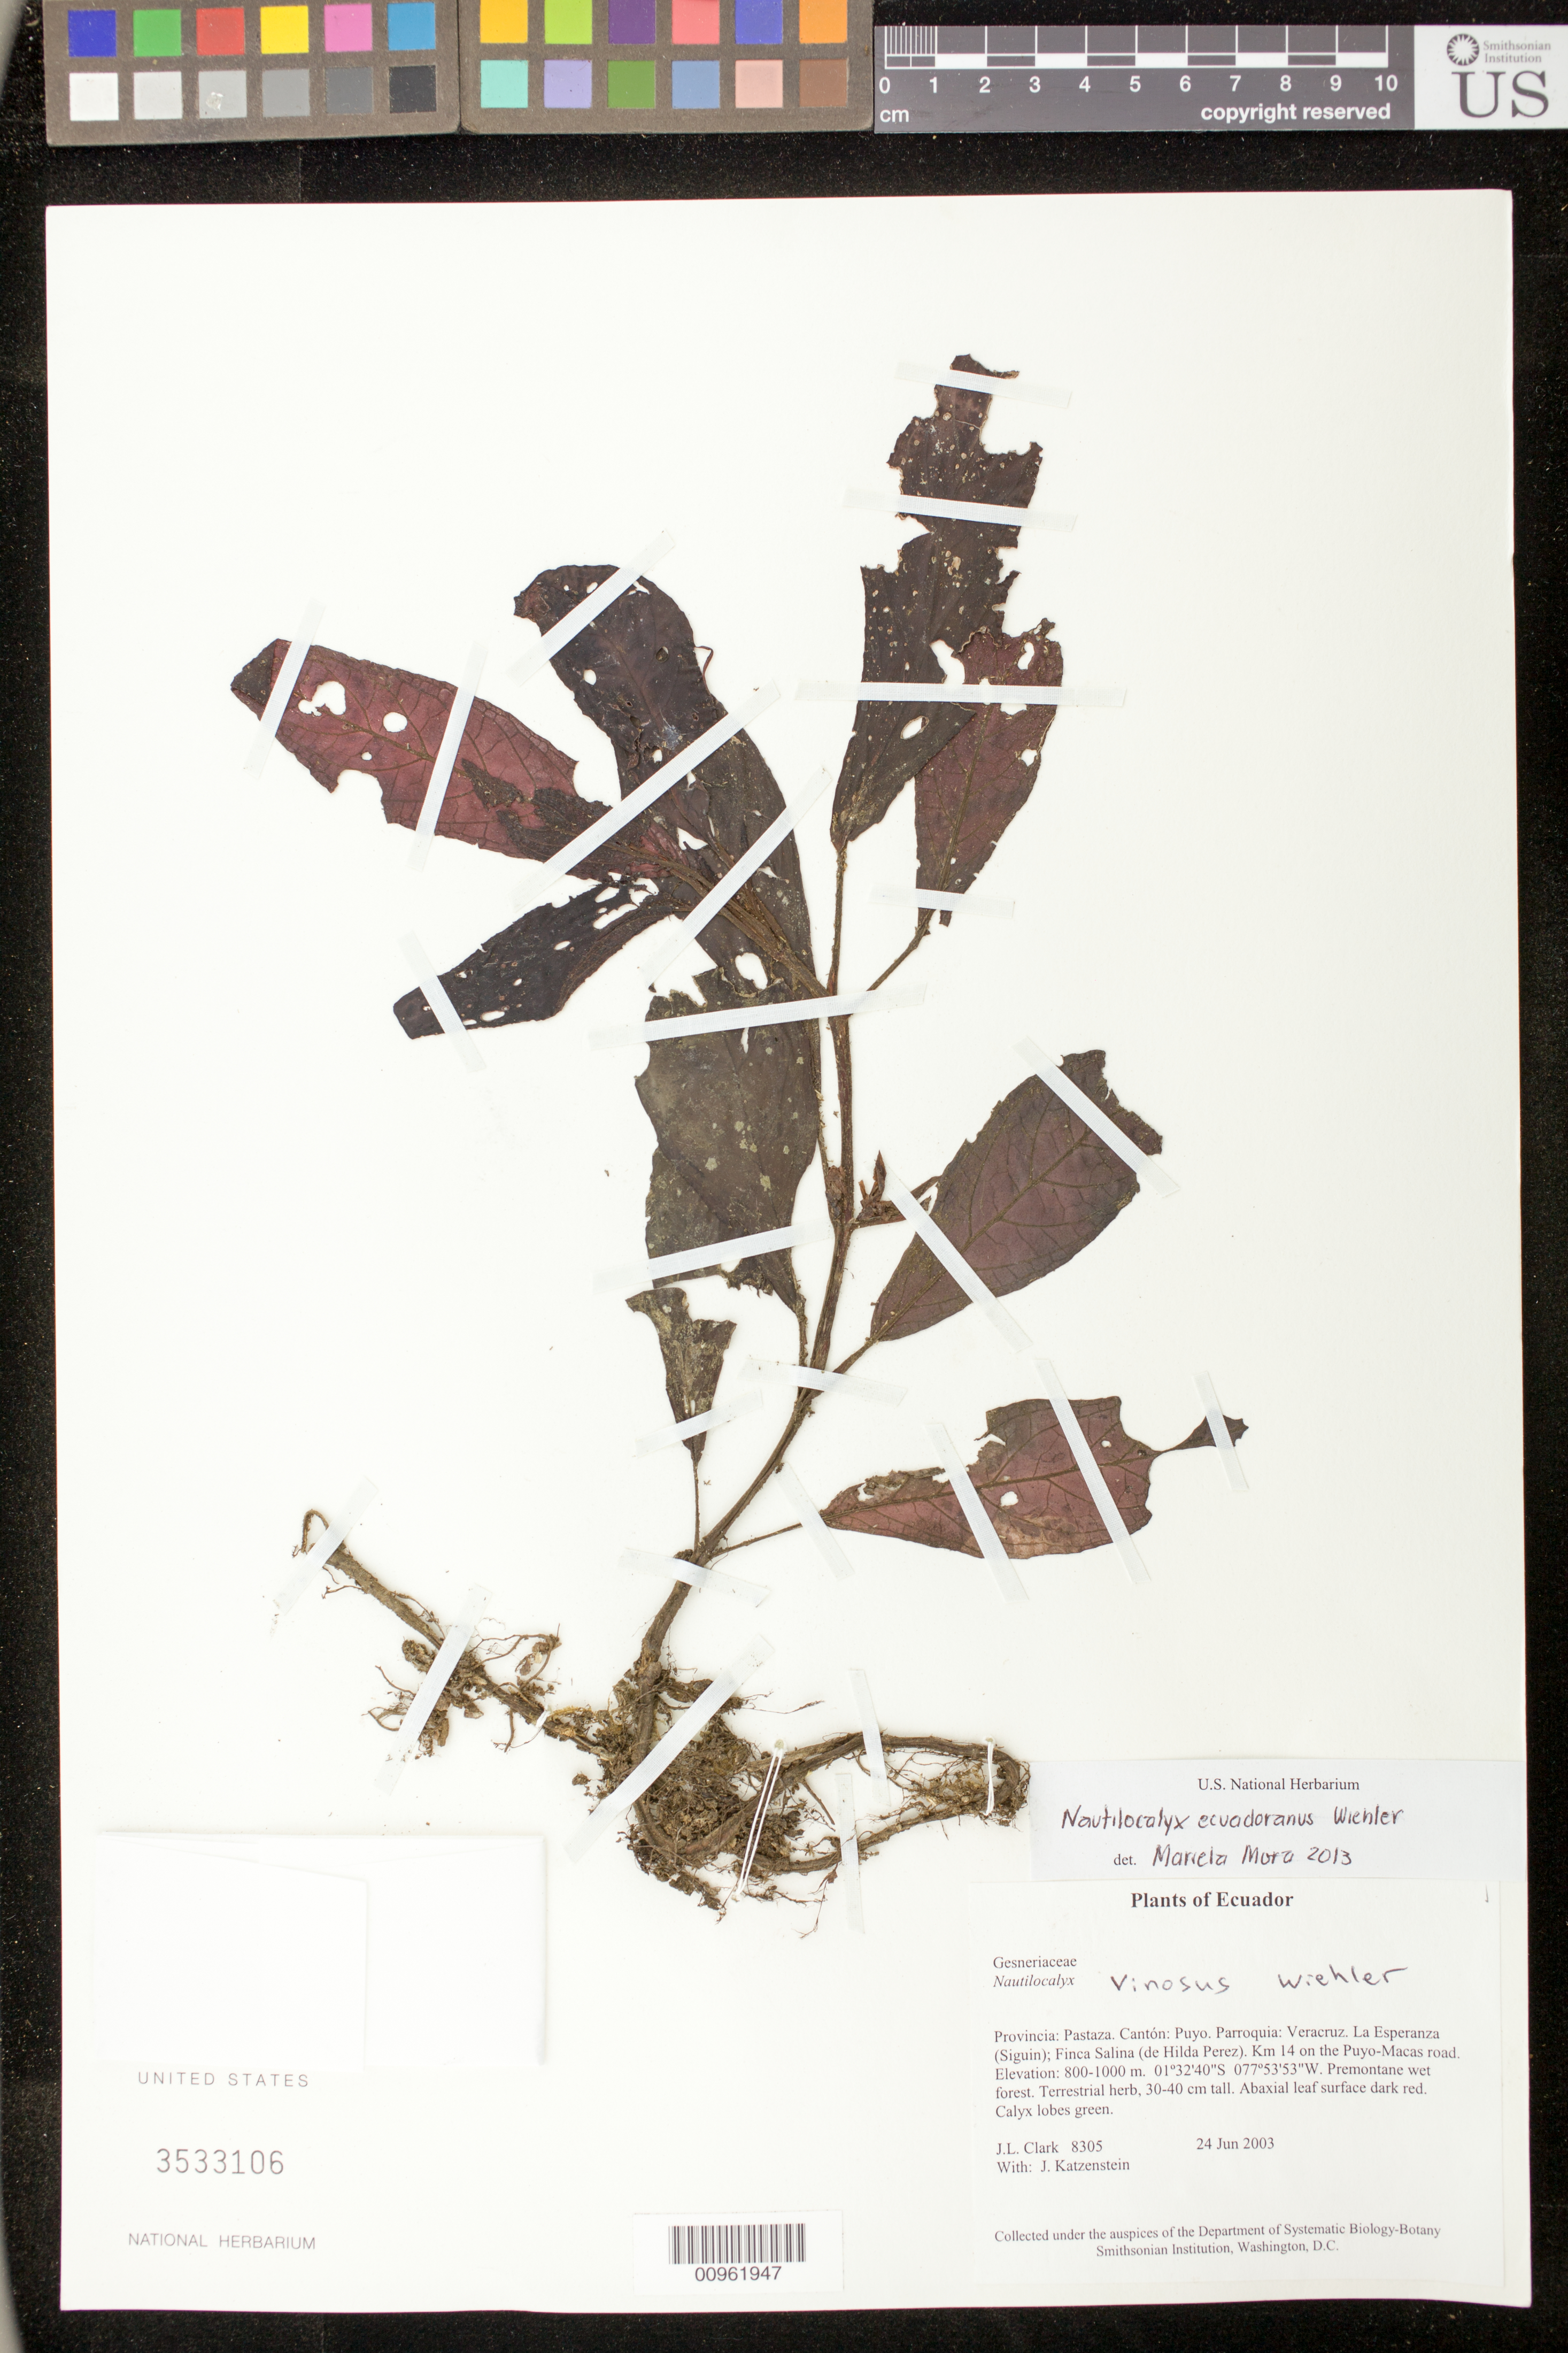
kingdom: Plantae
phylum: Tracheophyta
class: Magnoliopsida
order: Lamiales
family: Gesneriaceae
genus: Nautilocalyx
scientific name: Nautilocalyx ecuadoranus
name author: Wiehler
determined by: Mora, M. Marcela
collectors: J. L. Clark & J. Katzenstein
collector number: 8305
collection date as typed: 24 Jun 2003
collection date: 2003-06-24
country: Ecuador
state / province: Pastaza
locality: Puyo. Parroquia: Veracruz. La Esperanza (Siguin); Finca Salina (de Hilda Perez). Km 14 on the Puyo-Macas road.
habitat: Premontane wet forest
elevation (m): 800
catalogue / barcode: US 3533106